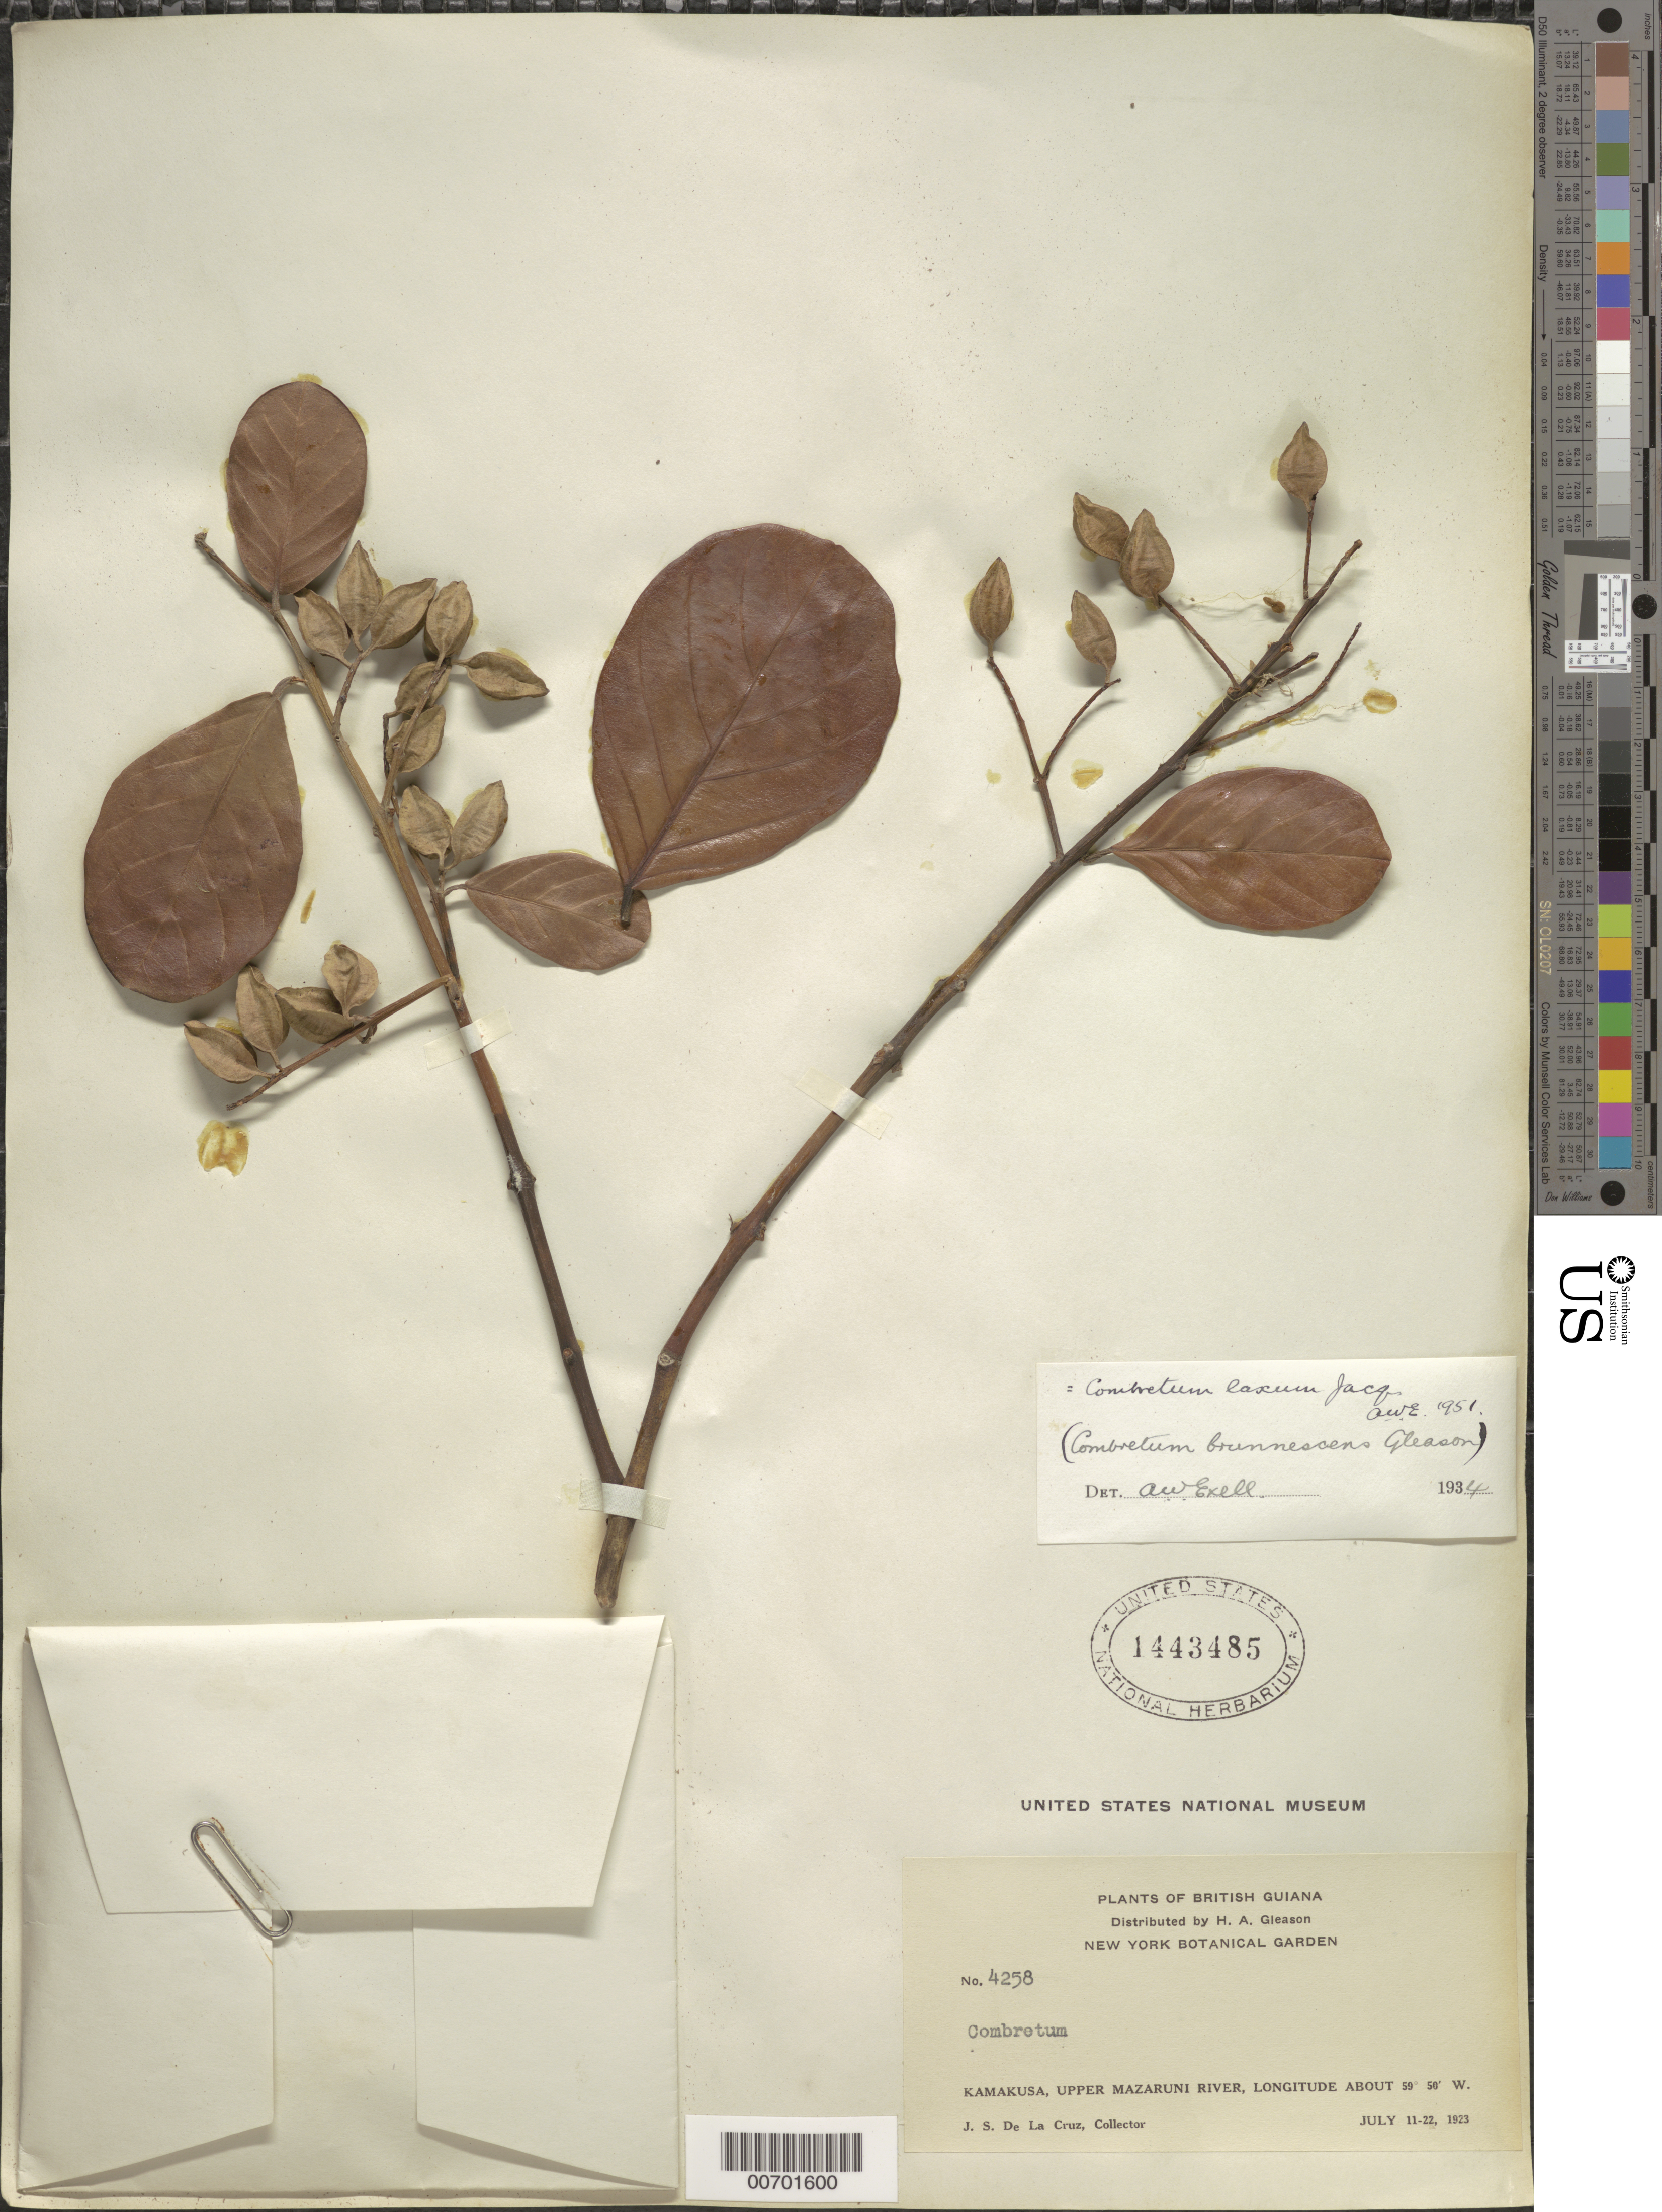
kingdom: Plantae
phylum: Tracheophyta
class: Magnoliopsida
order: Myrtales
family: Combretaceae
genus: Combretum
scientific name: Combretum laxum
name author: Jacq.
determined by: Exell, A. W.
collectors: J. S. de la Cruz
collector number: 4258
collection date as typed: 11-Jul-23 to 22-Jul-23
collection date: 1923-07-11/1923-07-22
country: Guyana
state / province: Cuyuni-Mazaruni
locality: Kamakusa, Upper Mazaruni R.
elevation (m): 100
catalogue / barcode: US 1443485